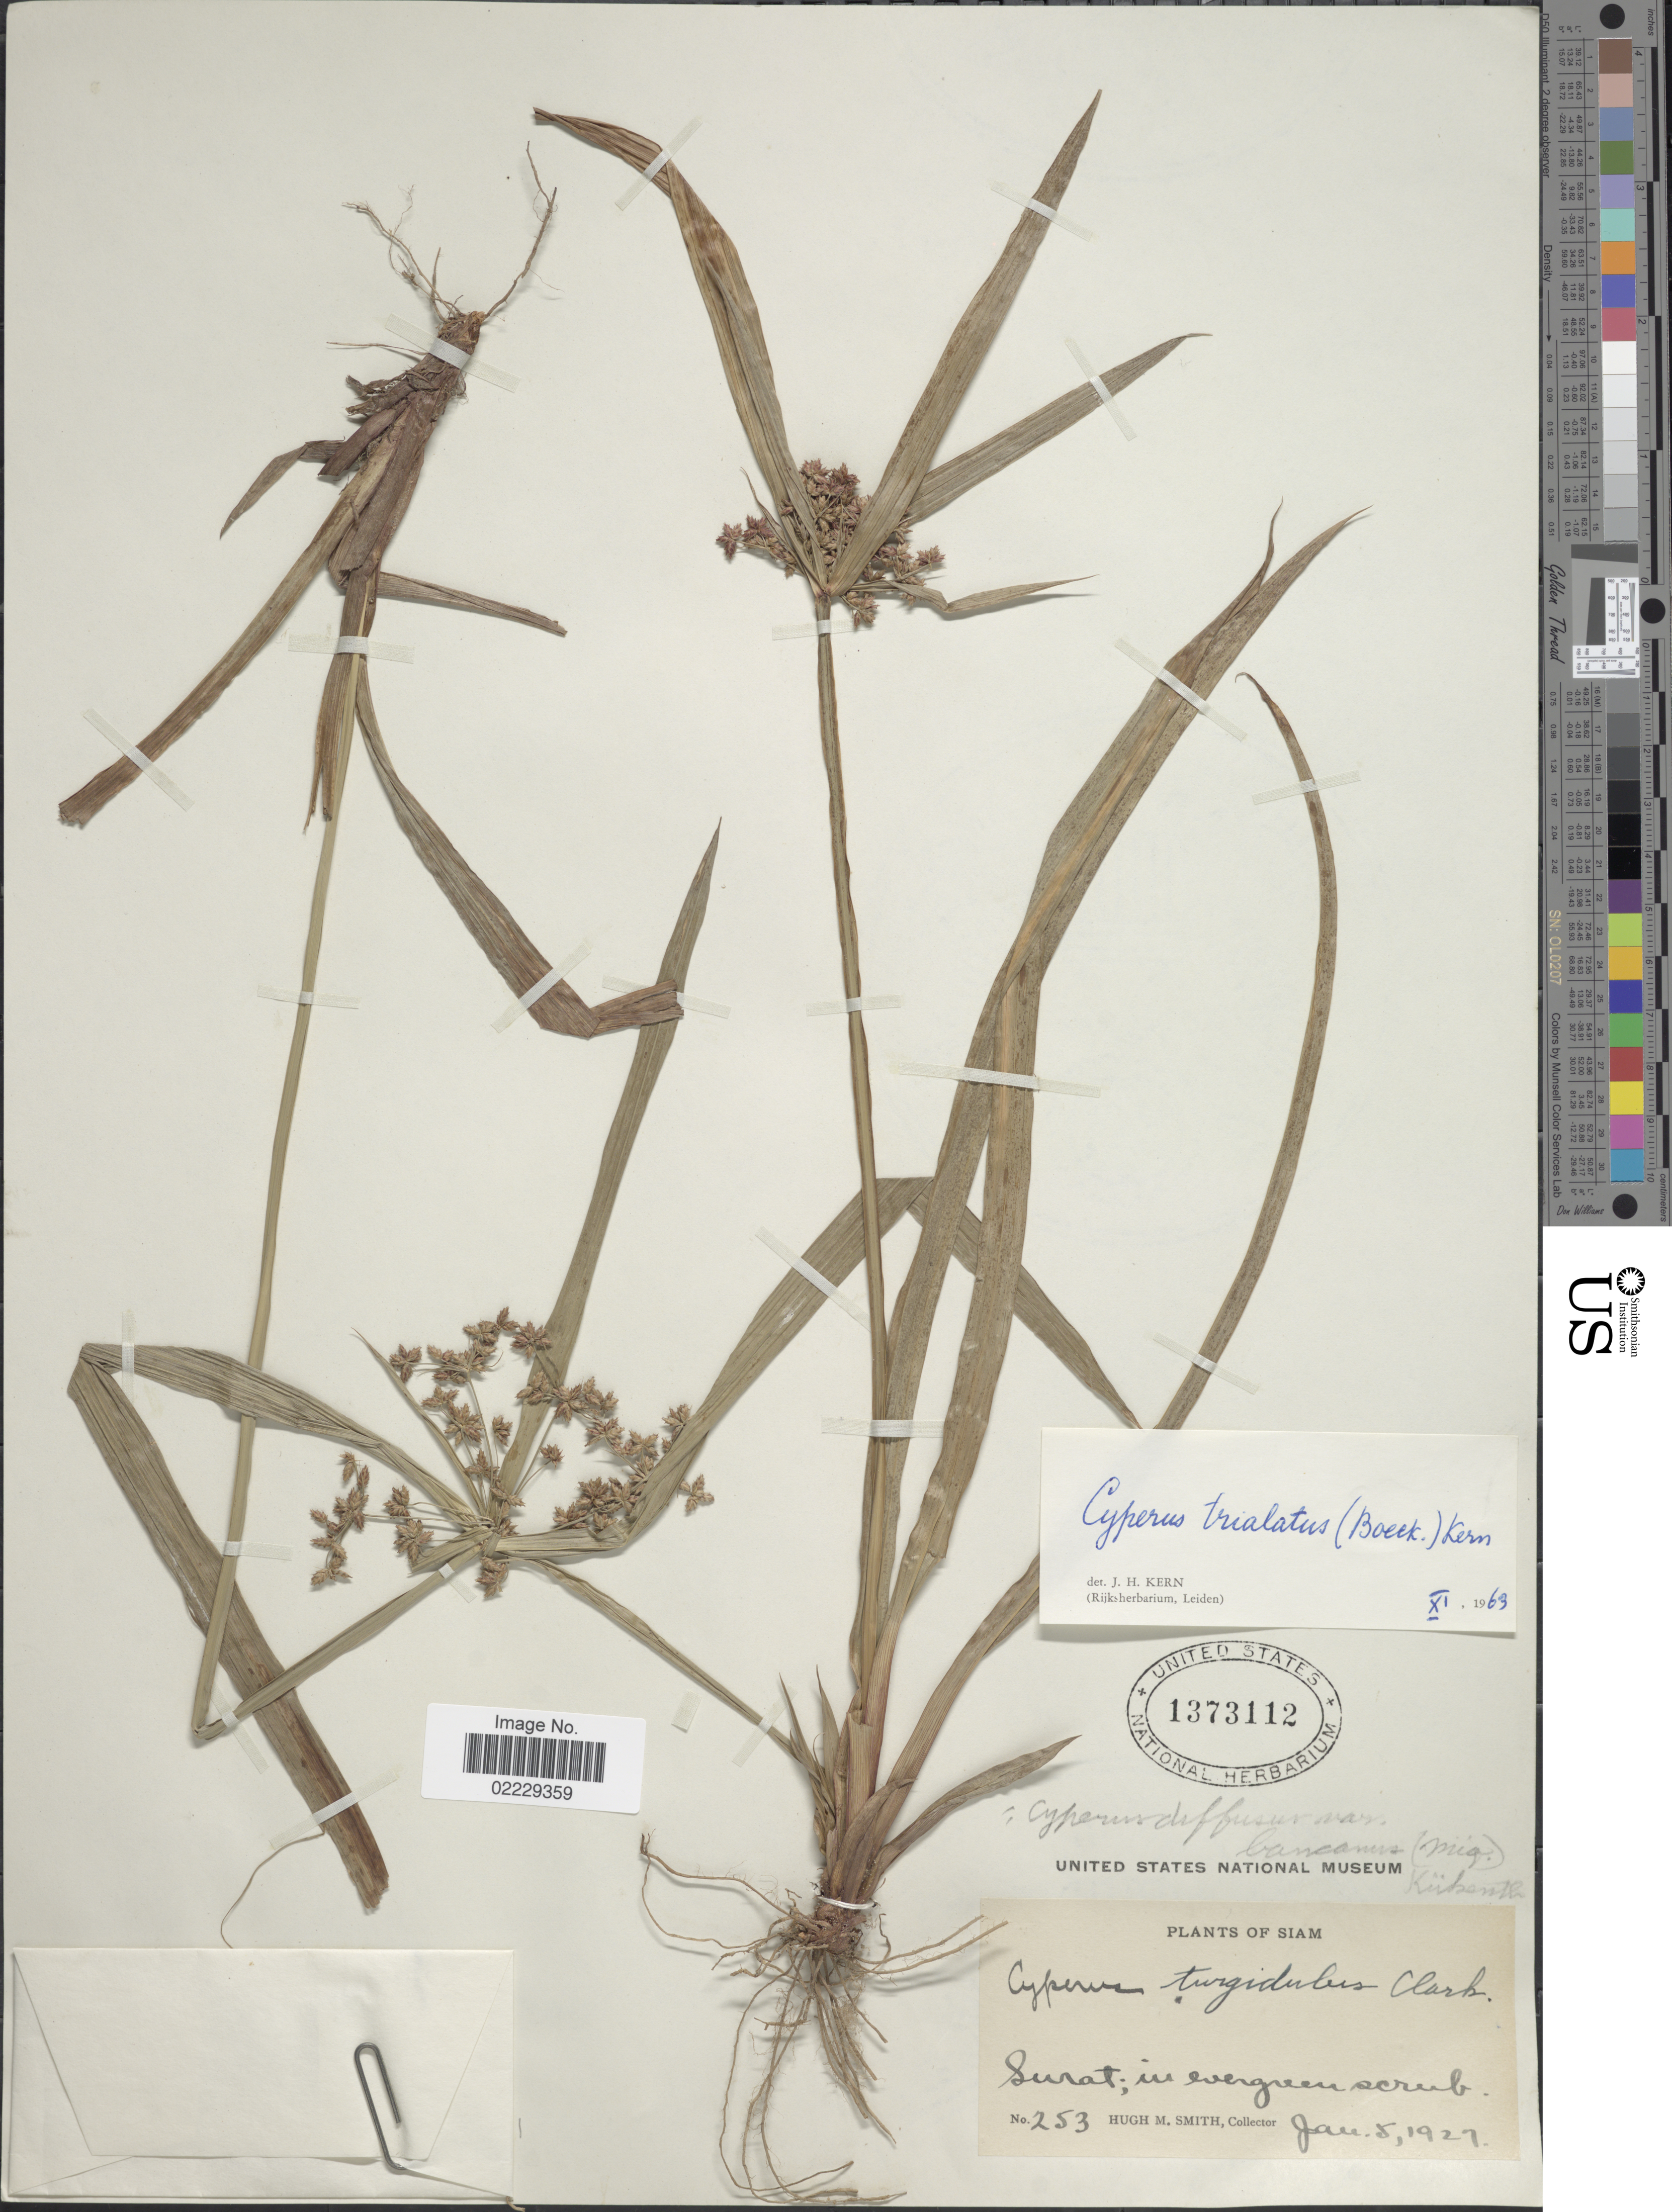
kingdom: Plantae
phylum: Tracheophyta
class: Liliopsida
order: Poales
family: Cyperaceae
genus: Cyperus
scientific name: Cyperus trialatus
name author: (Boeckeler) J. Kern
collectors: H. M. Smith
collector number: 253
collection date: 1927-01-05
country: Thailand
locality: Siam, Surat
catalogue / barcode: US 1373112